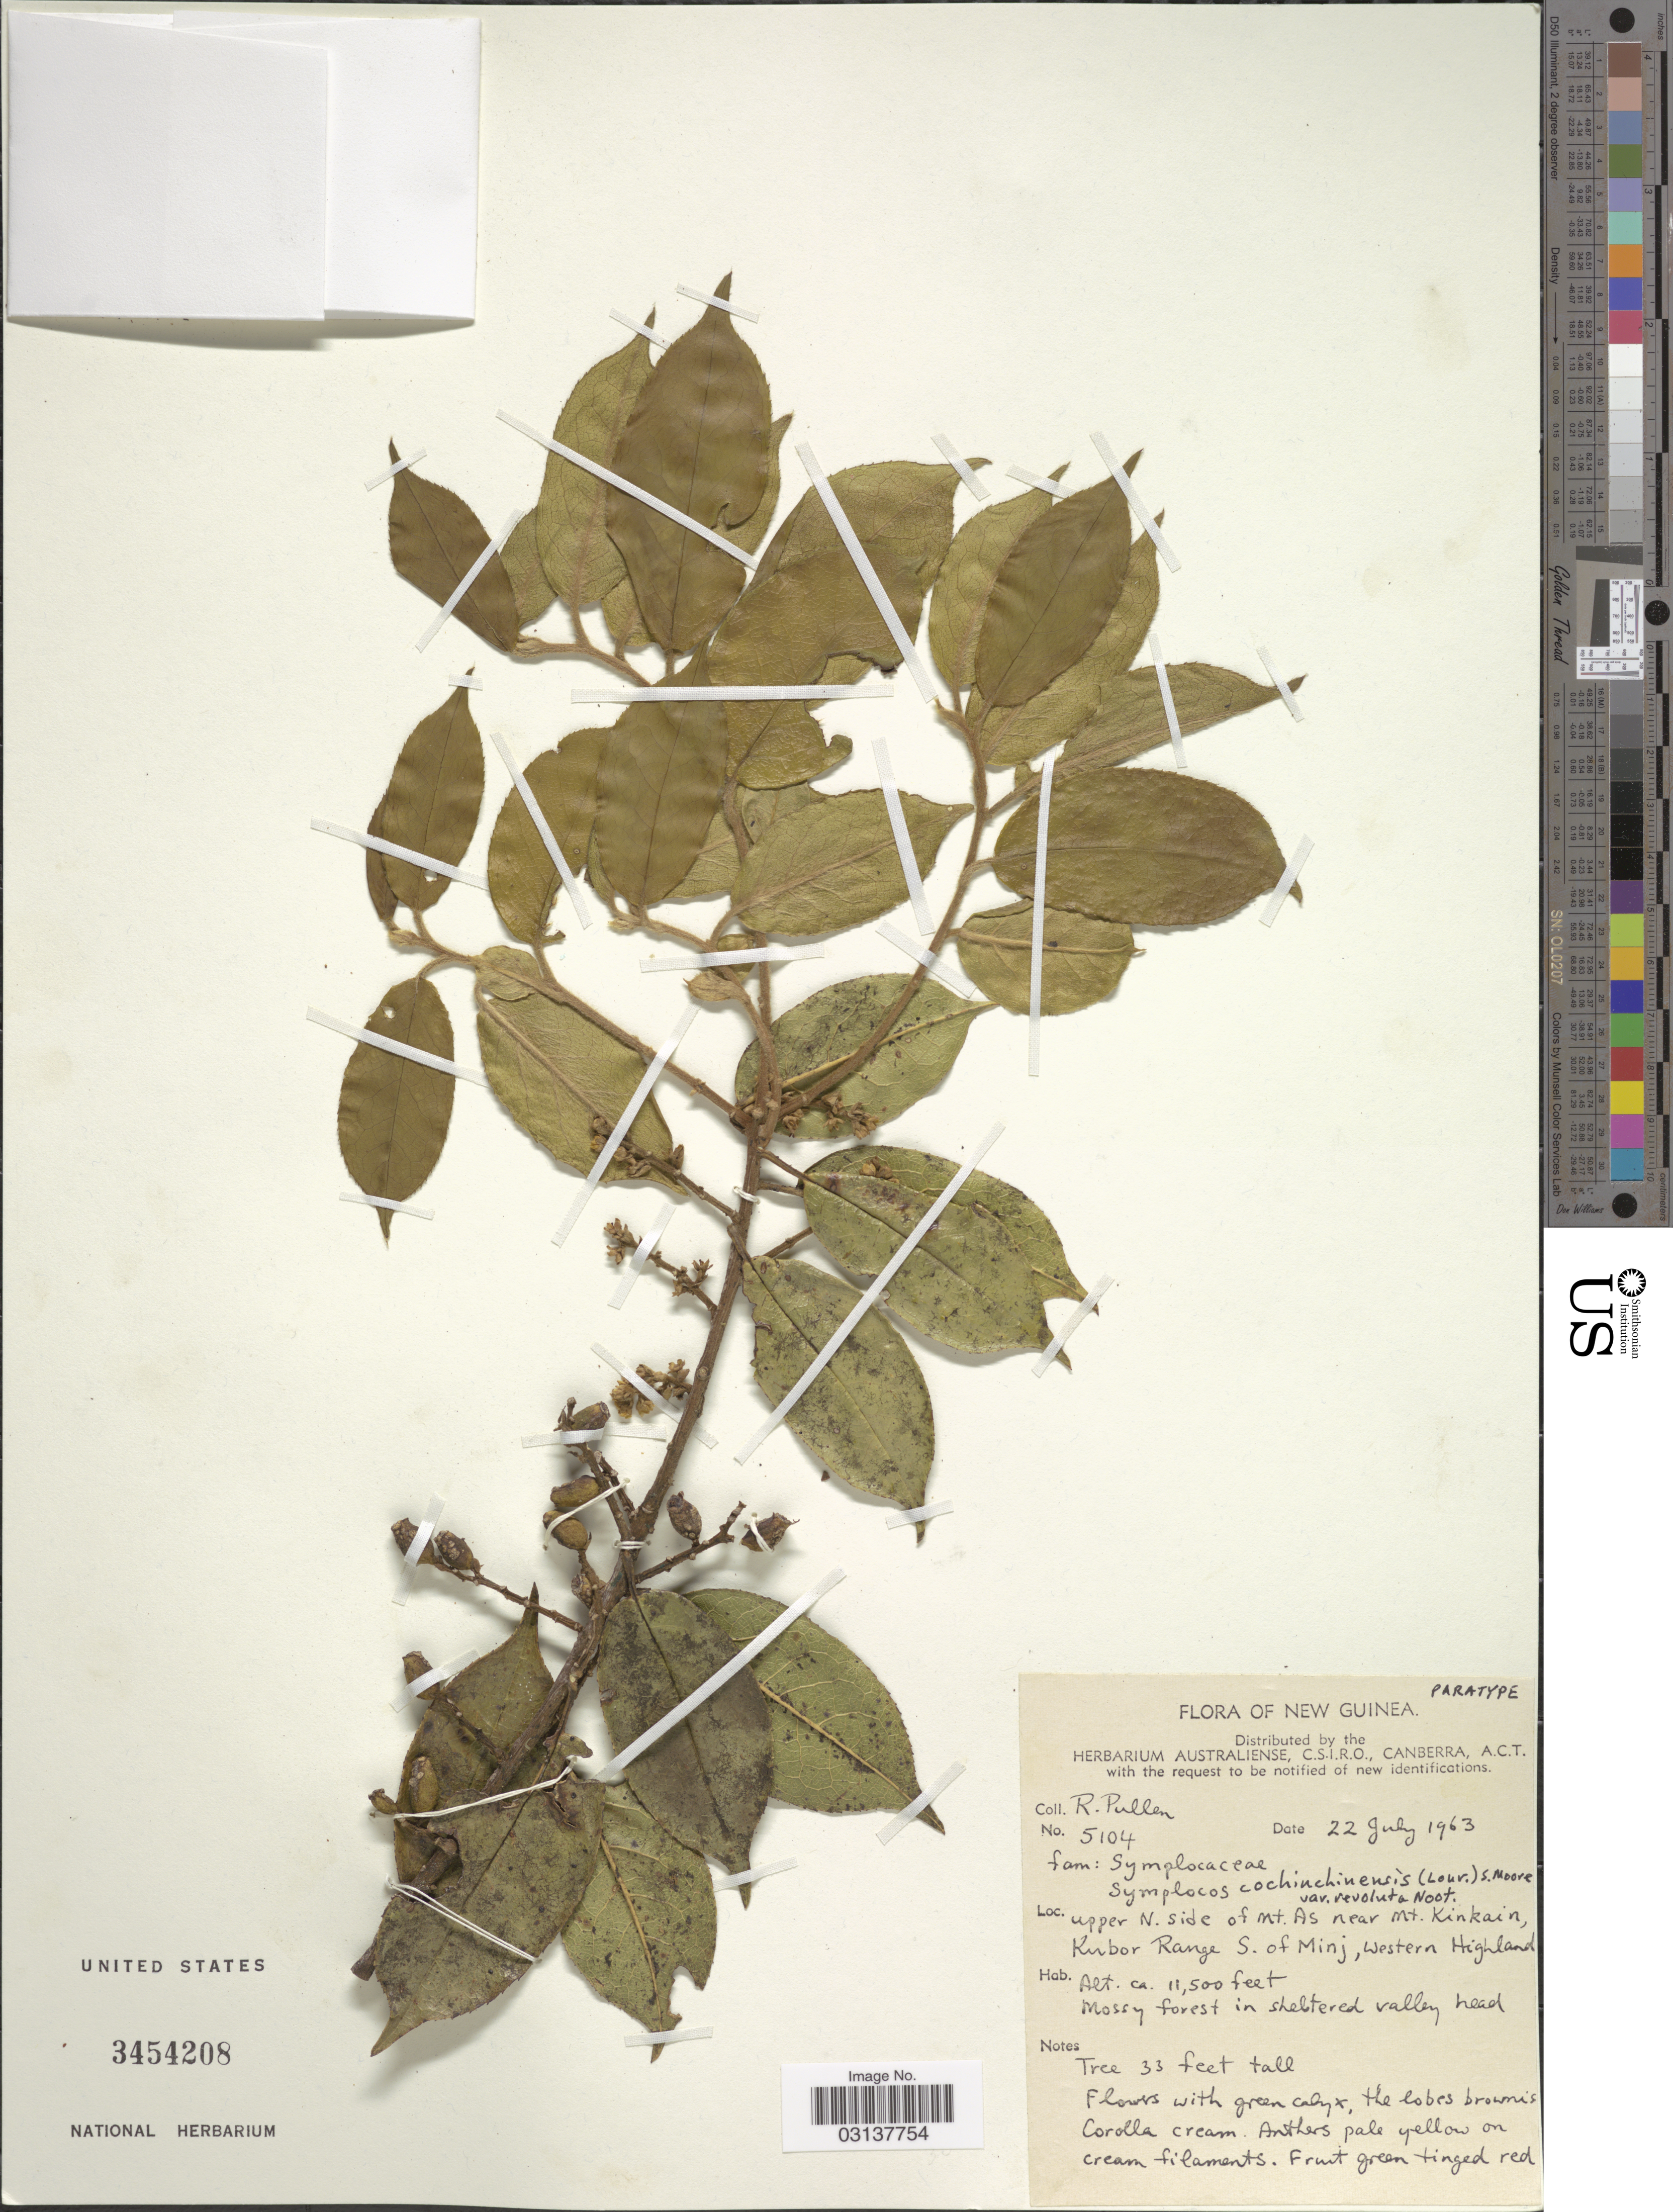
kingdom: Plantae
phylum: Tracheophyta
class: Magnoliopsida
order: Ericales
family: Symplocaceae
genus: Symplocos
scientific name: Symplocos cochinchinensis var. revoluta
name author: Noot.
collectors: R. Pullen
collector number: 5104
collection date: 1963-07-22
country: Papua New Guinea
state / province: Western Highlands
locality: New Guinea, upper N. side of Mt. As near Mt. Kinkain, Kubor Range S. of Minj, Western Highlands.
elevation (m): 3505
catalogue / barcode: US 3454208